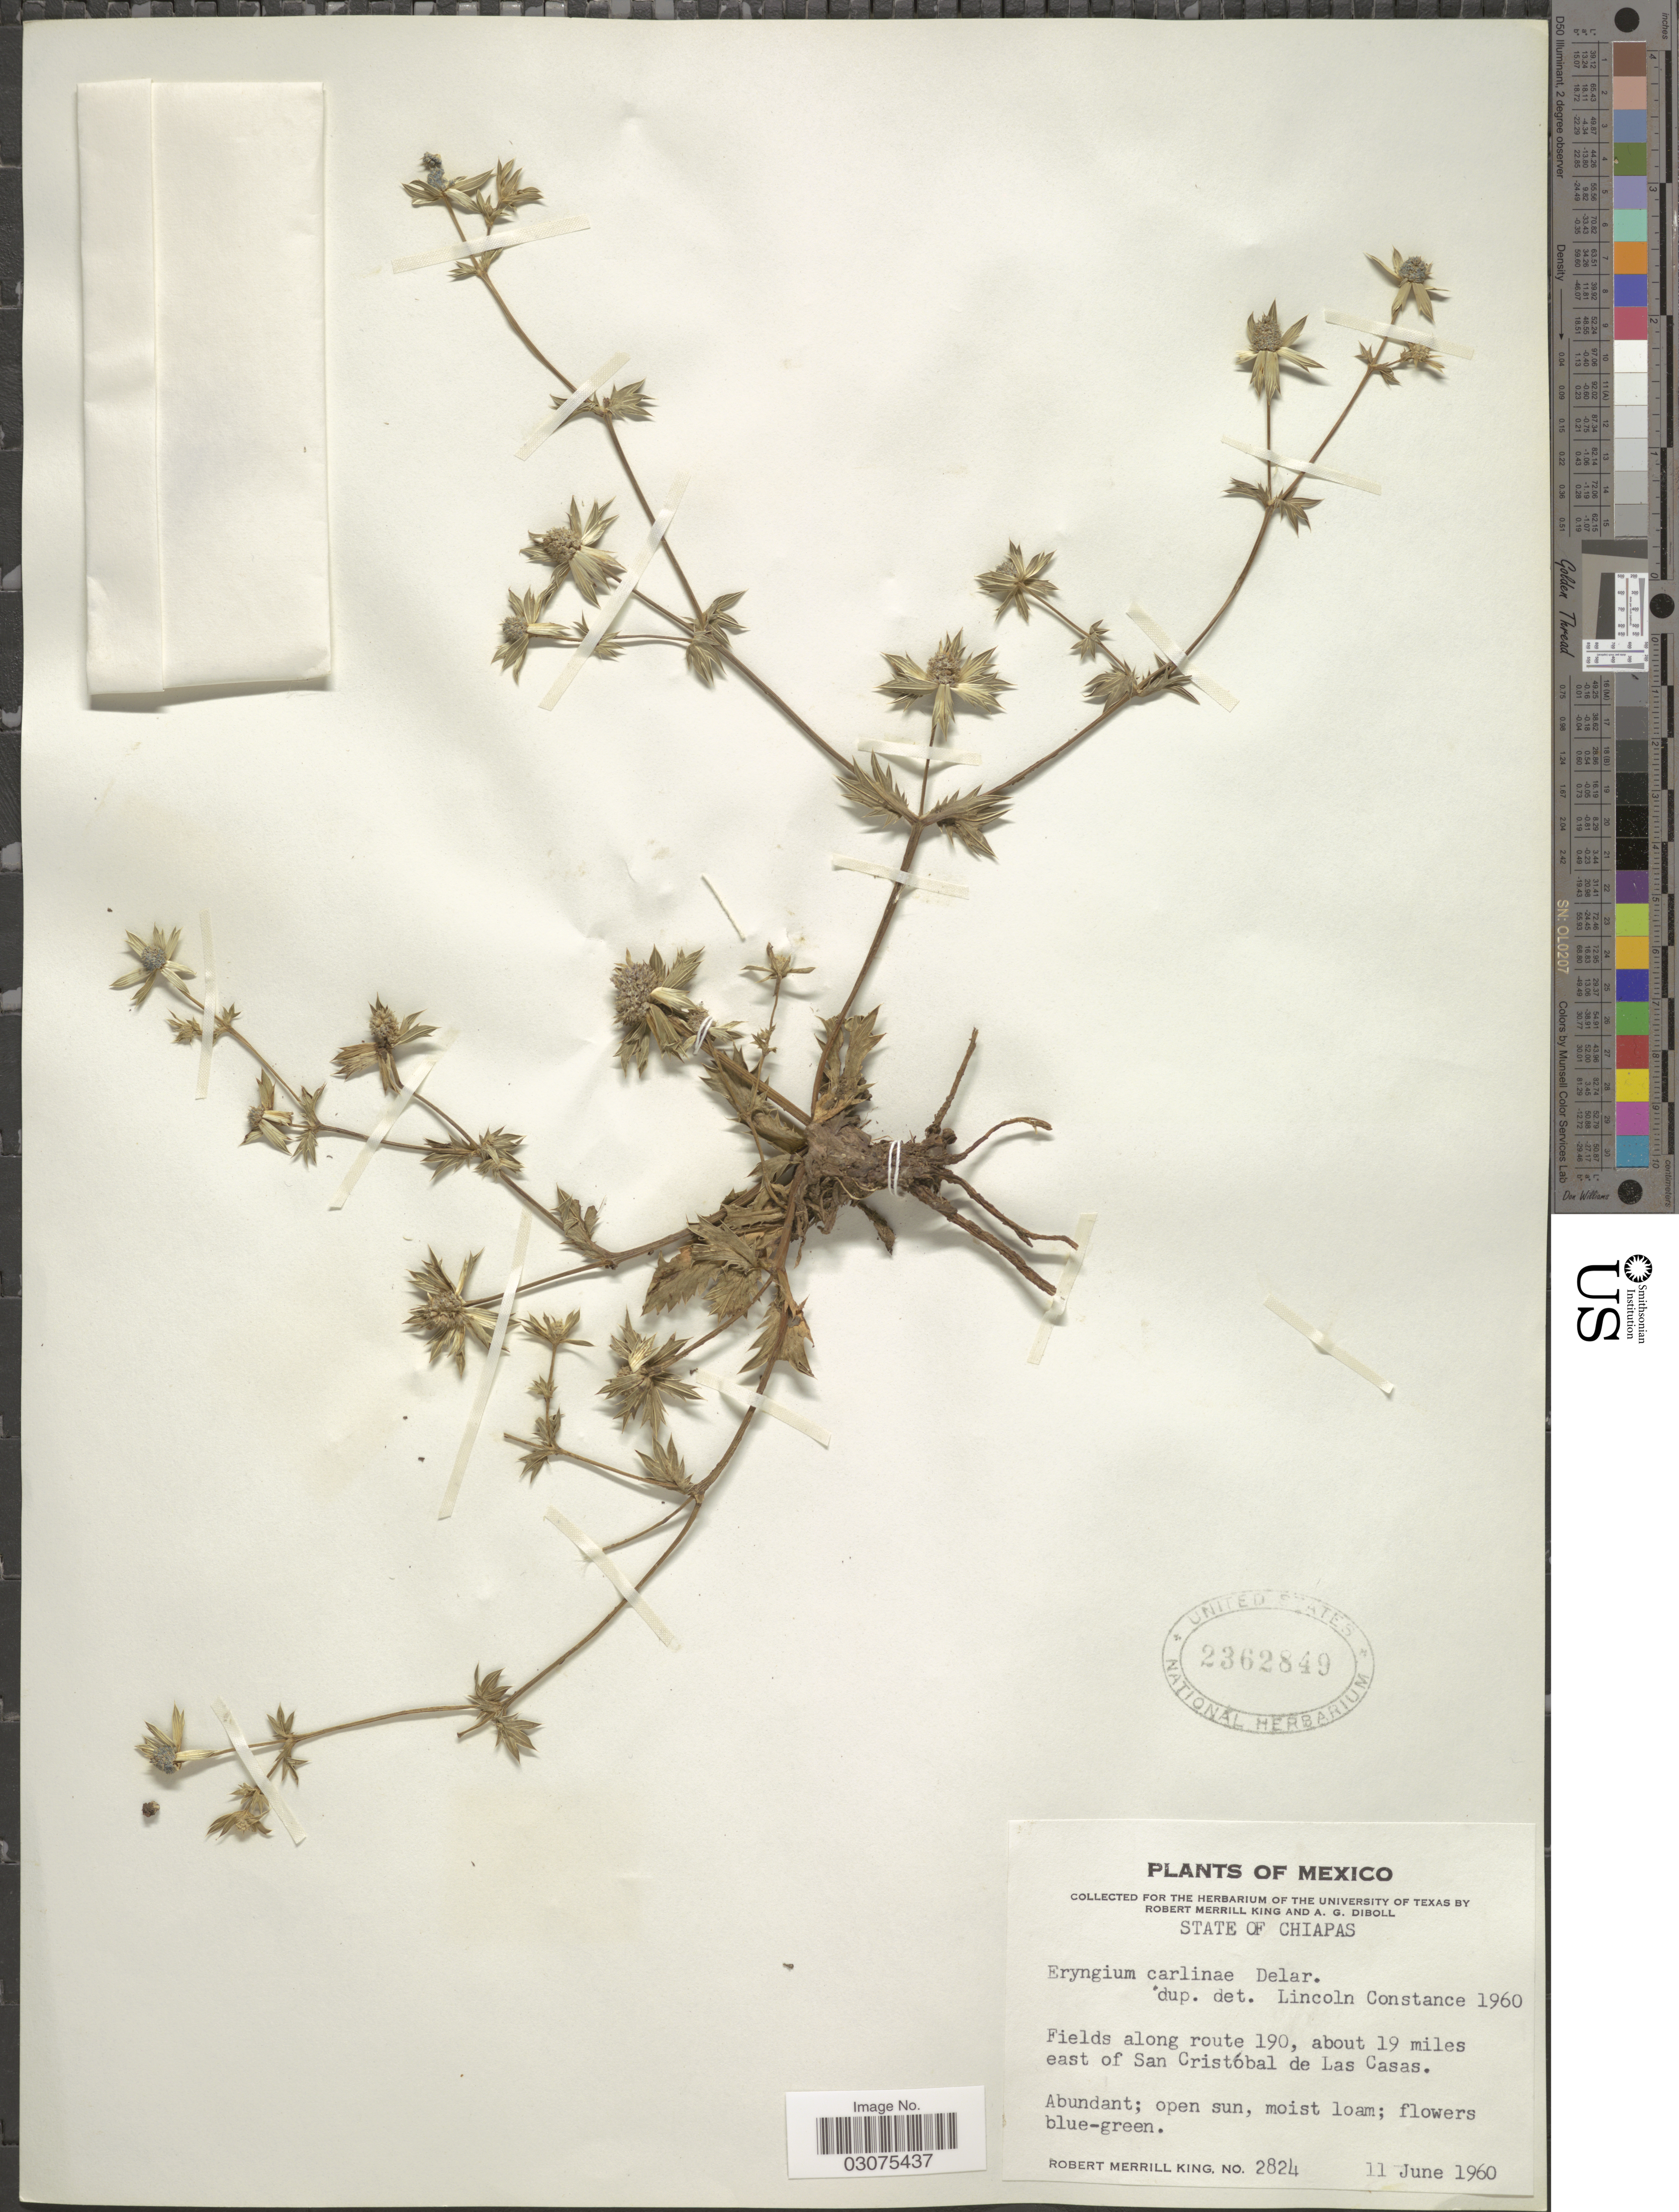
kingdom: Plantae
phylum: Tracheophyta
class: Magnoliopsida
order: Apiales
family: Apiaceae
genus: Eryngium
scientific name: Eryngium carlinae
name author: F. Delaroche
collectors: R. M. King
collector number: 2824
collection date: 1960-06-11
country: Mexico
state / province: Chiapas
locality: Fields along route 190, about 19 miles east of San Cristóbal de Las Casas.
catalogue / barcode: US 2362849